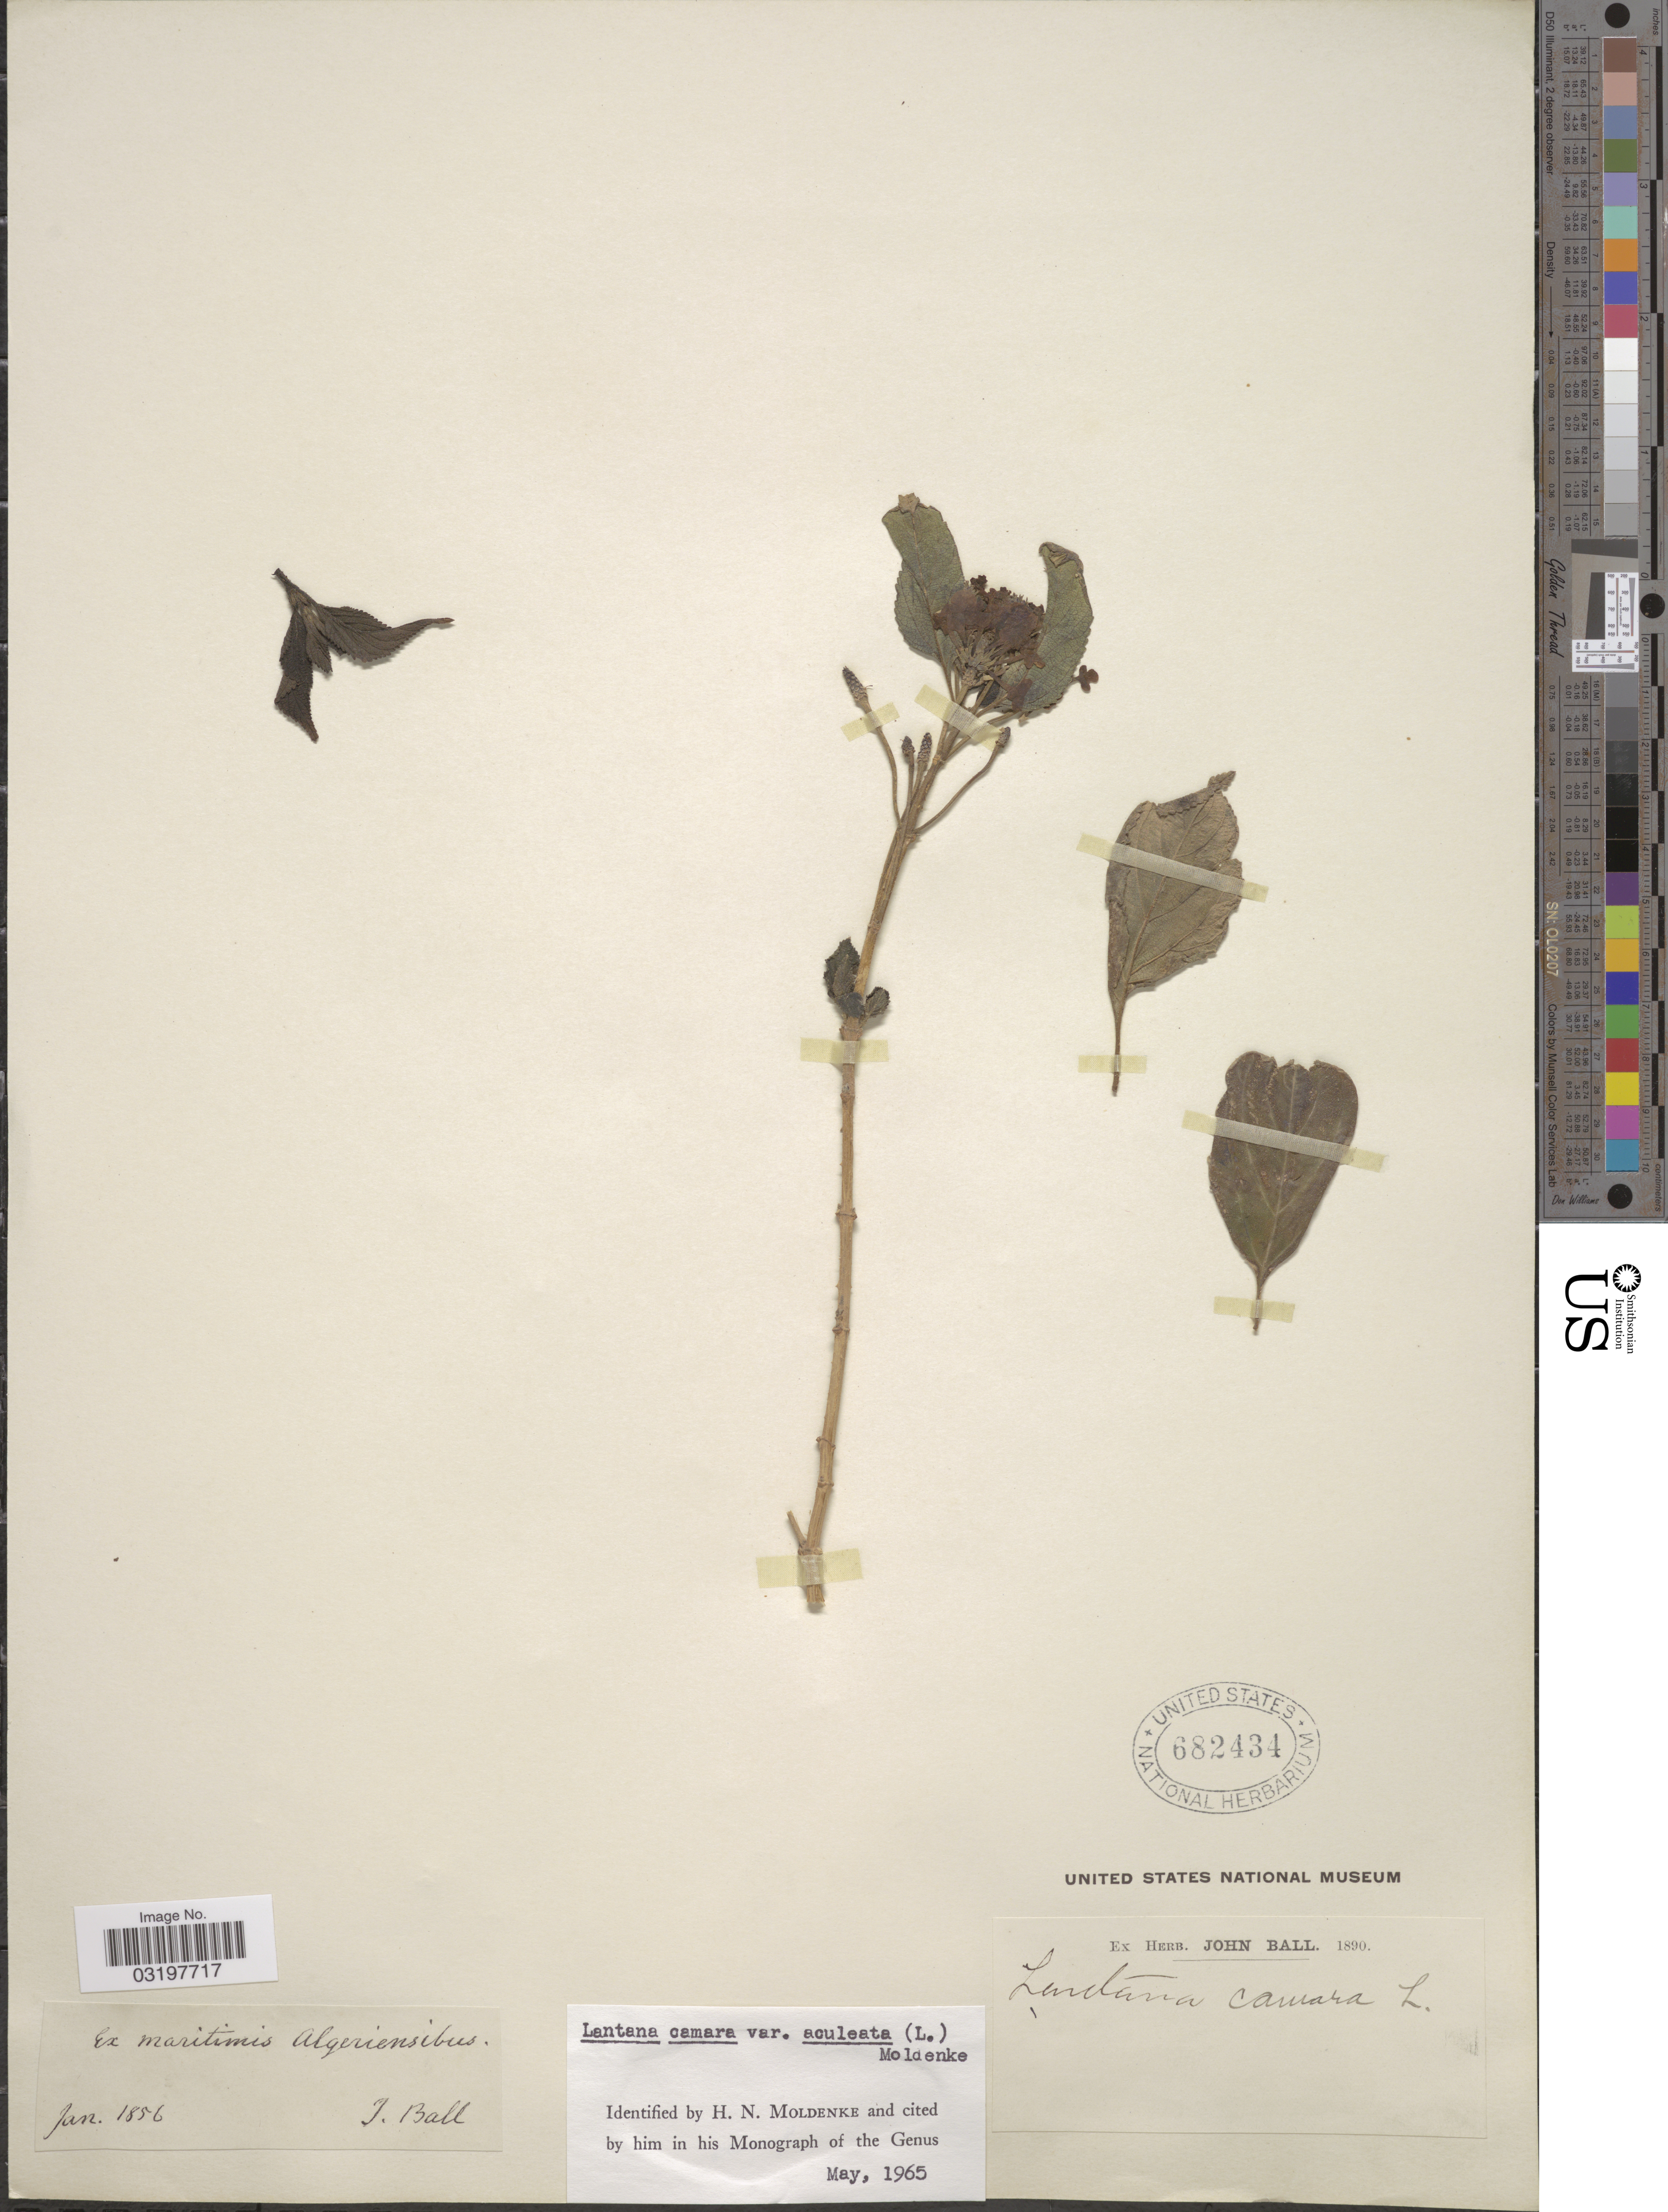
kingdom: Plantae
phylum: Tracheophyta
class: Magnoliopsida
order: Lamiales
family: Verbenaceae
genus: Lantana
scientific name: Lantana camara var. aculeata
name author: (L.) Moldenke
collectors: J. Ball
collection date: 1856-01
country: Algeria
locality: Ex maritimis Algeriensibus.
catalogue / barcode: US 682434